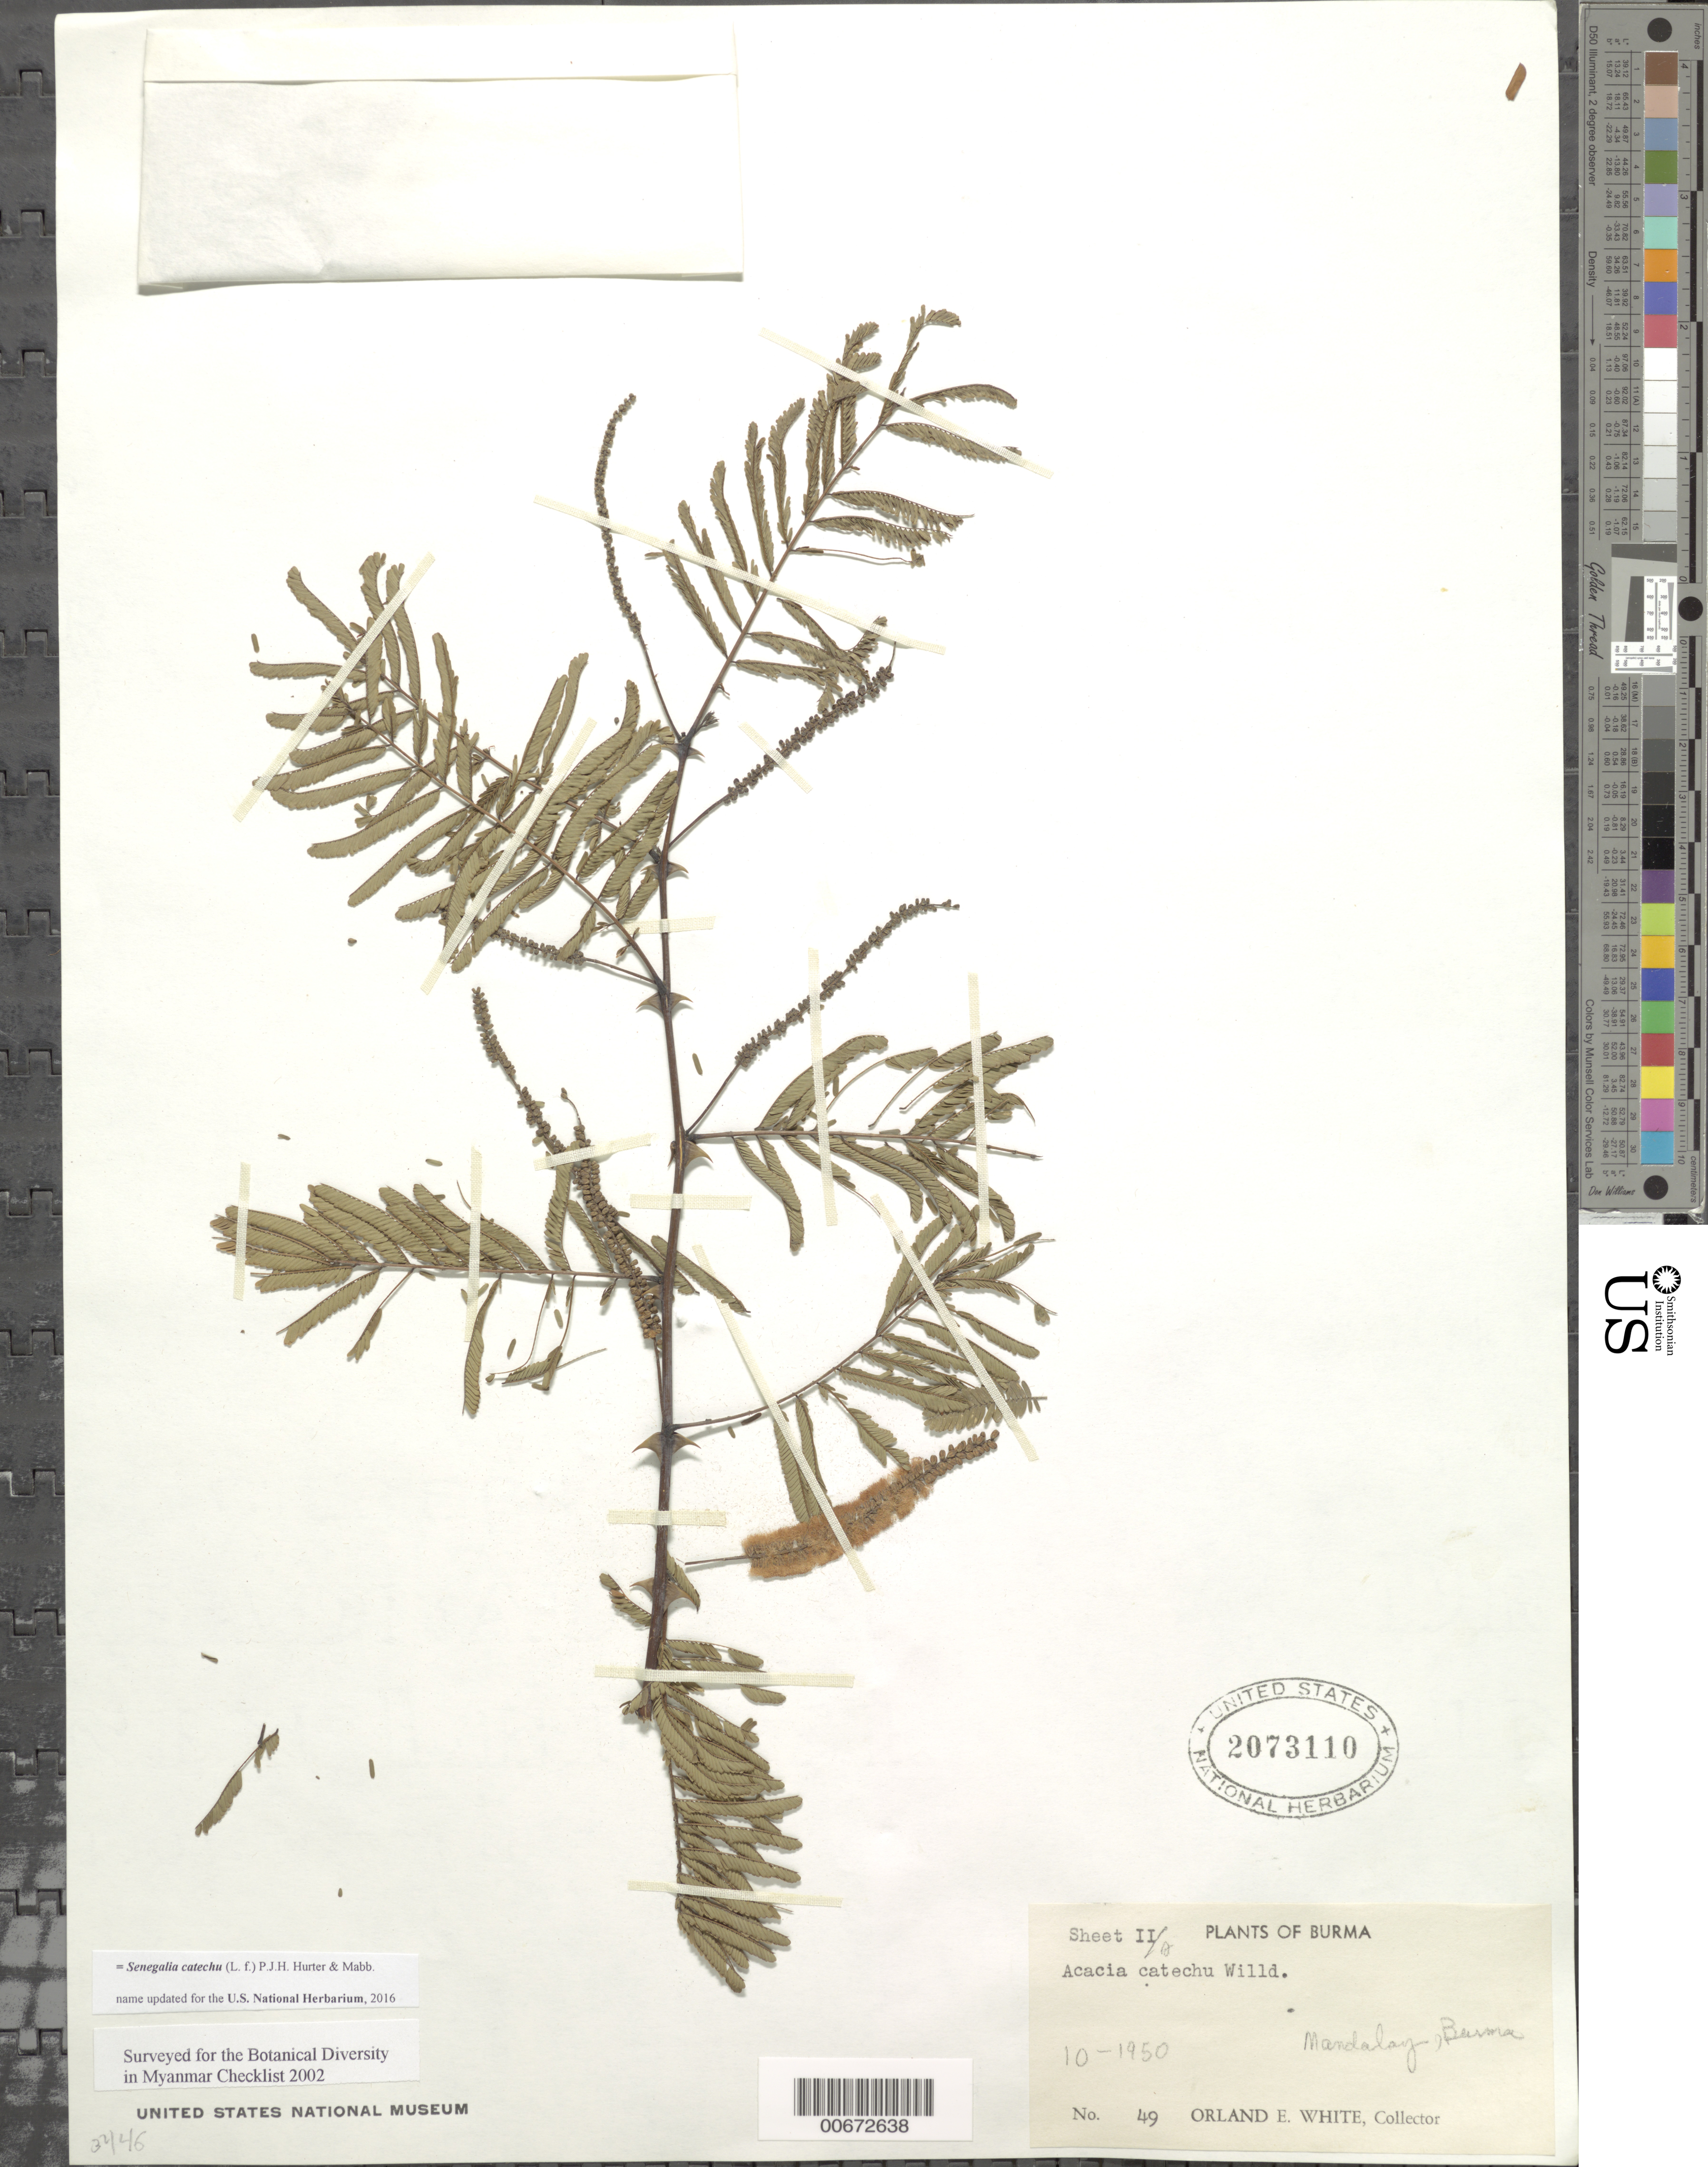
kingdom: Plantae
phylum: Tracheophyta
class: Magnoliopsida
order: Fabales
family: Fabaceae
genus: Senegalia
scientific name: Senegalia catechu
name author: (L. f.) P.J.H. Hurter & Mabb.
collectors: O. E. White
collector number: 49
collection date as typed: Oct 1950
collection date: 1950-10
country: Myanmar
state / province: Mandalay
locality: Mandalay.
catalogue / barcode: US 2073110